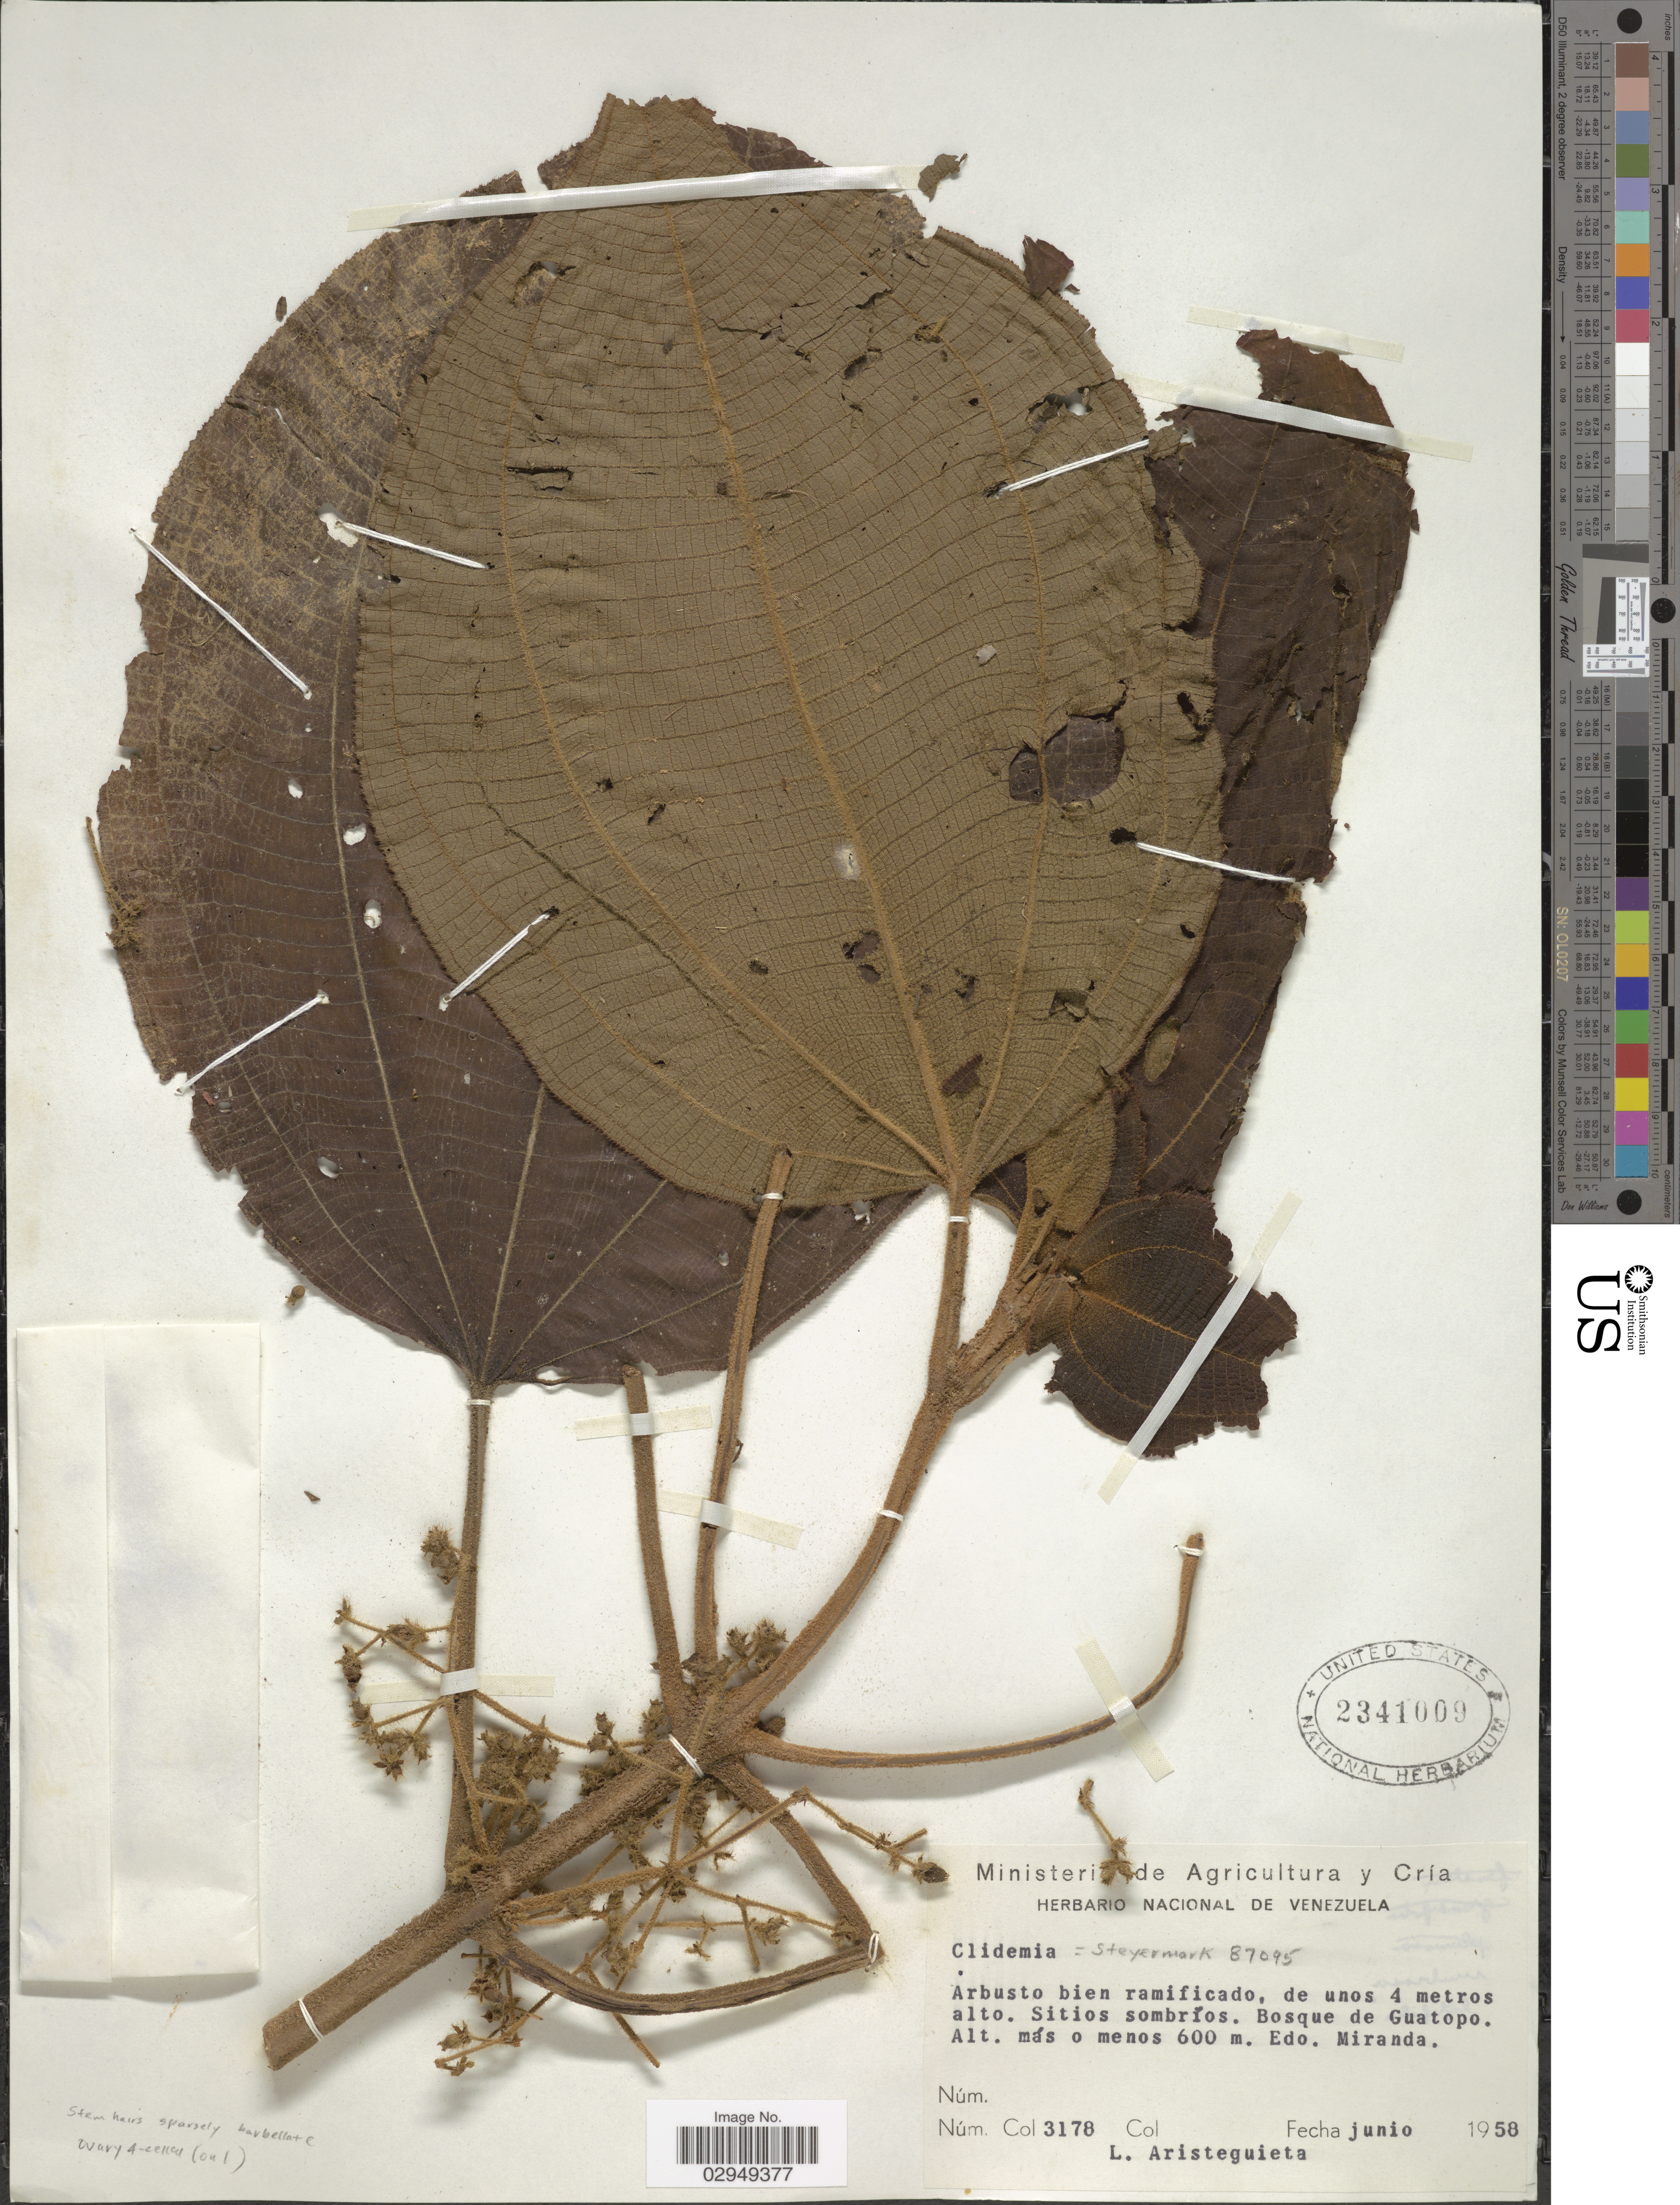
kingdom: Plantae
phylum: Tracheophyta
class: Magnoliopsida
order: Myrtales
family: Melastomataceae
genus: Clidemia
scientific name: Clidemia grandifolia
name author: Cogn.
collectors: L. Aristeguieta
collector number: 3178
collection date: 1958-06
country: Venezuela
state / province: Miranda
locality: Sitios sombríos. Bosque de Guatopo. Edo. Miranda.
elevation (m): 600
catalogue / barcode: US 2341009